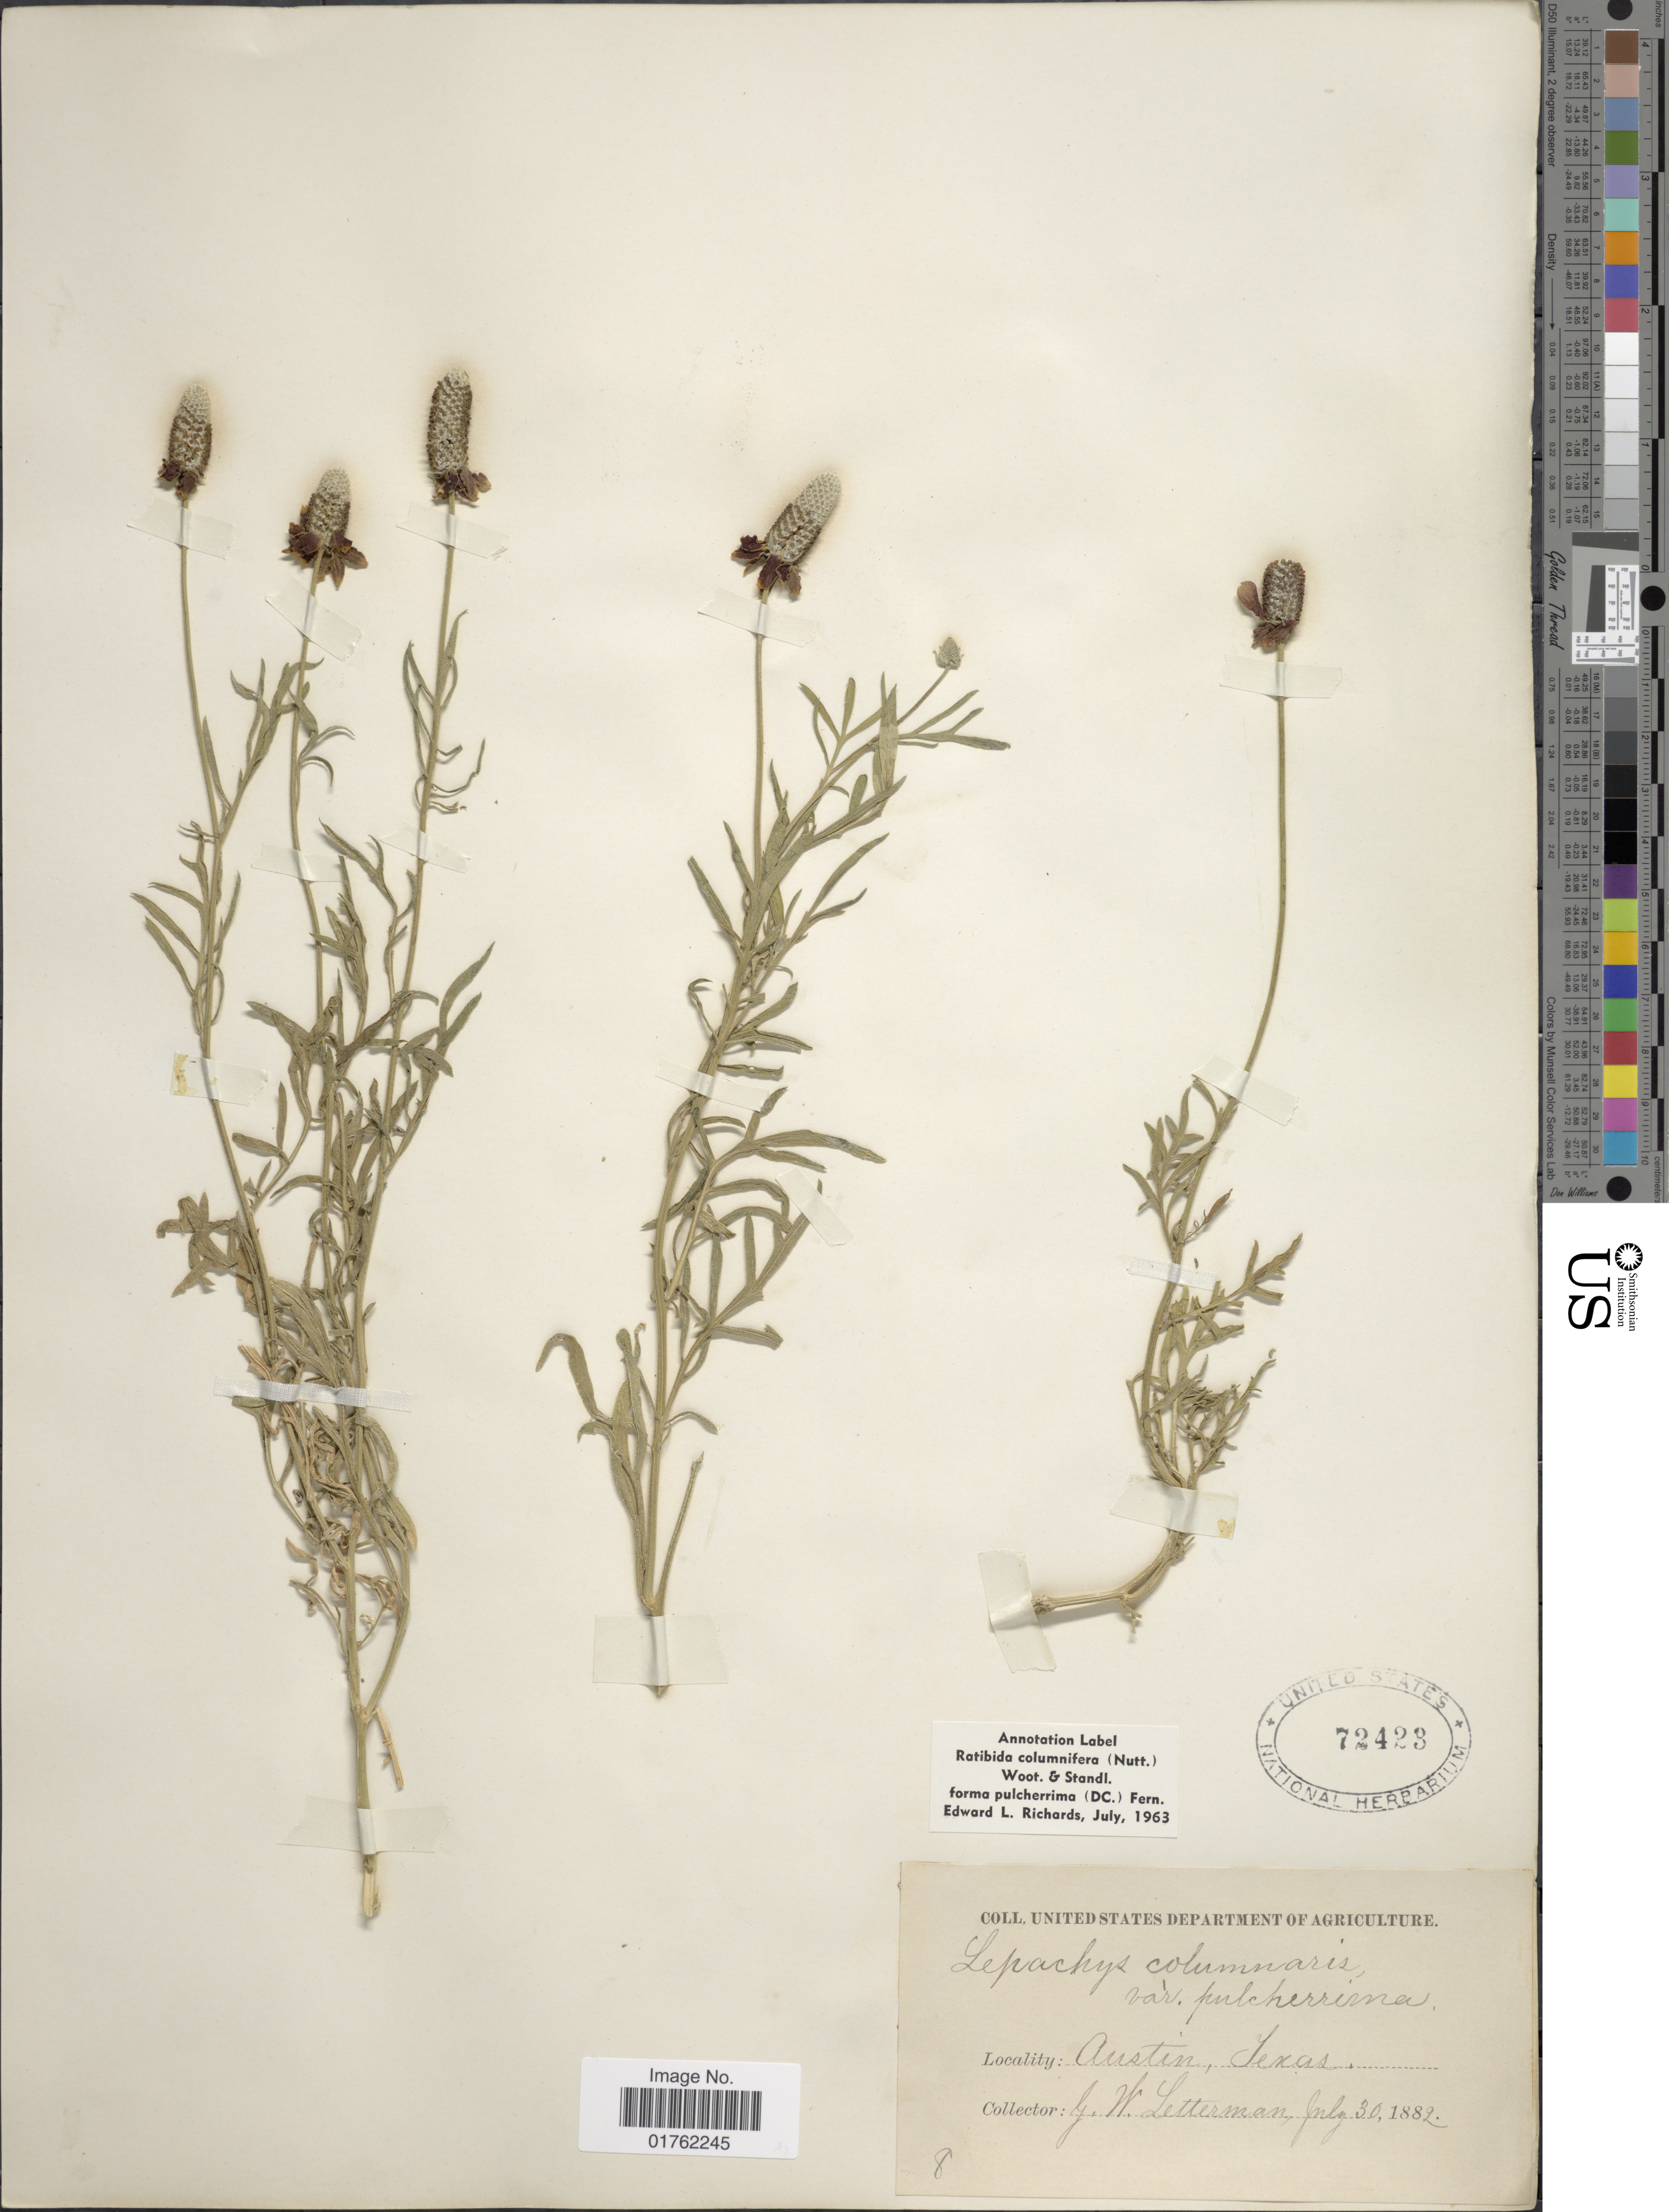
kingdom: Plantae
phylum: Tracheophyta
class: Magnoliopsida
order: Asterales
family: Asteraceae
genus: Ratibida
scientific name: Ratibida columnaris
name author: (Pursh) D. Don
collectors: G. W. Letterman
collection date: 1889-07-30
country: United States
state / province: Texas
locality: Austin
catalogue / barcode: US 72423